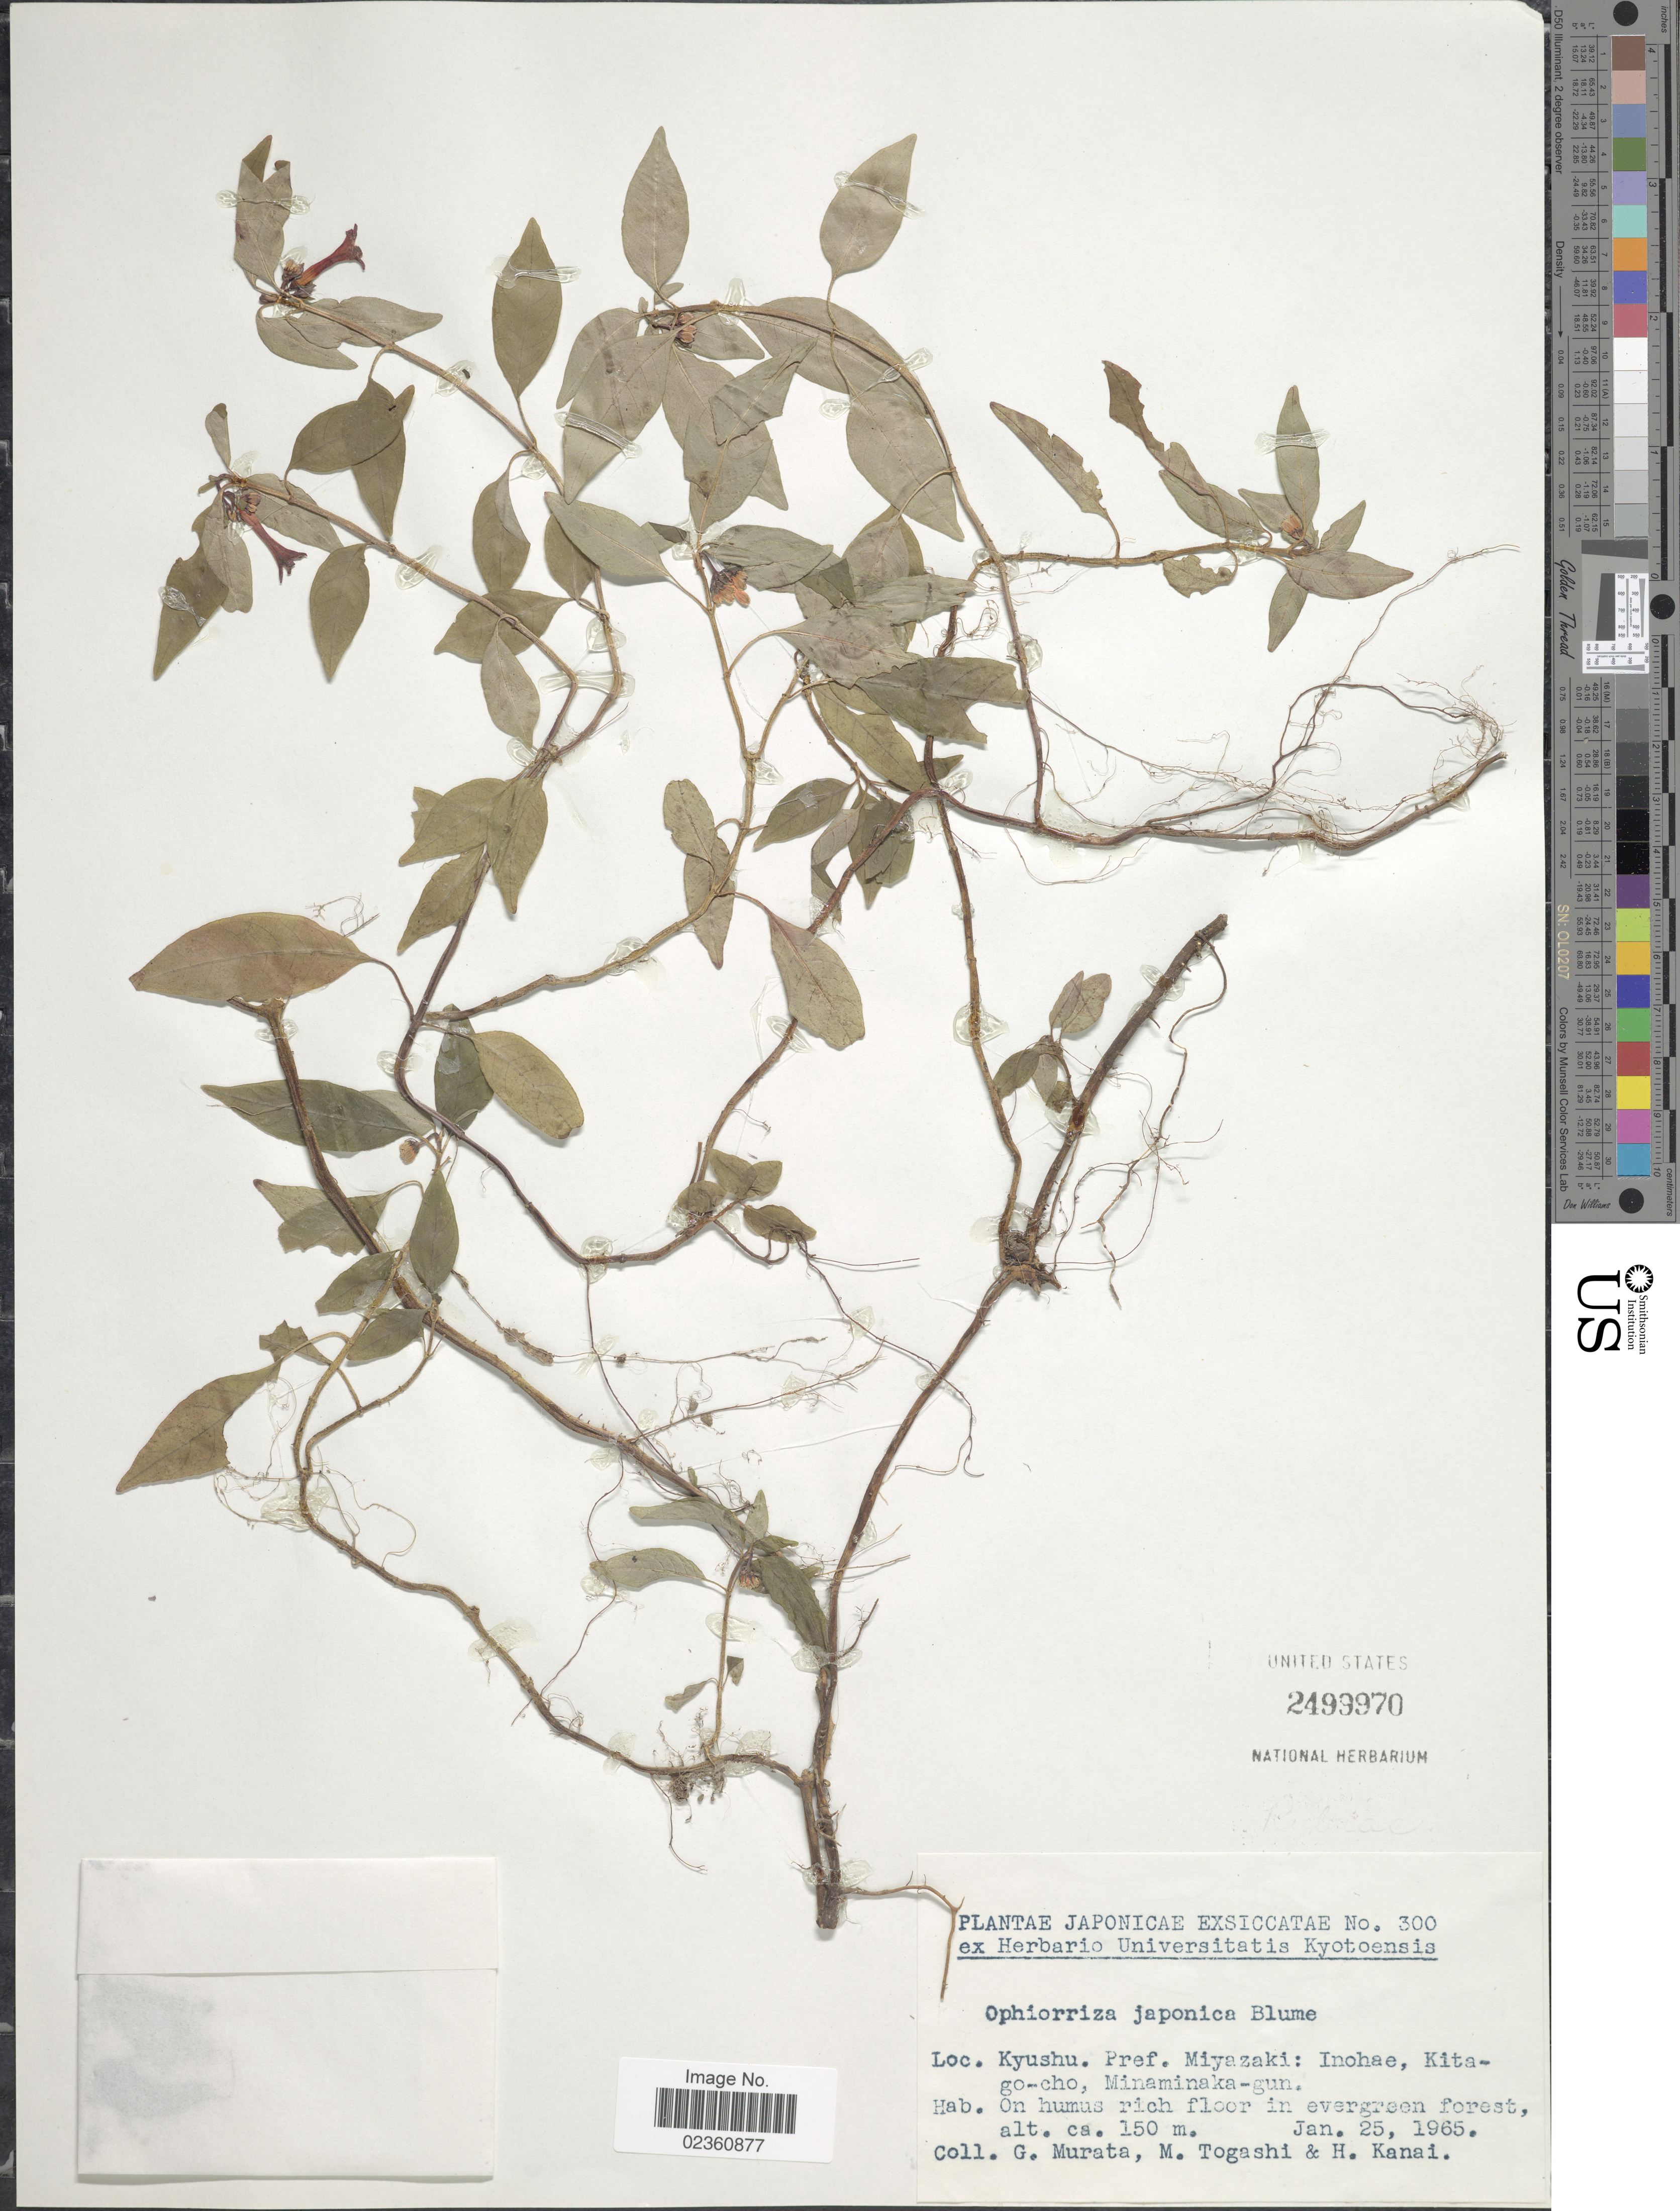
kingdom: Plantae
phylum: Tracheophyta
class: Magnoliopsida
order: Gentianales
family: Rubiaceae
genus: Ophiorrhiza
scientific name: Ophiorrhiza japonica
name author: Blume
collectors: G. Murata, M. Togashi & H. Kanai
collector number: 300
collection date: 1965-01-25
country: Japan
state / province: Miyazaki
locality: Kyushu, Pref. Miyazaki: Inohae, Kitago-cho, Minaminaka-gun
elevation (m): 150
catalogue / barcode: US 2499970